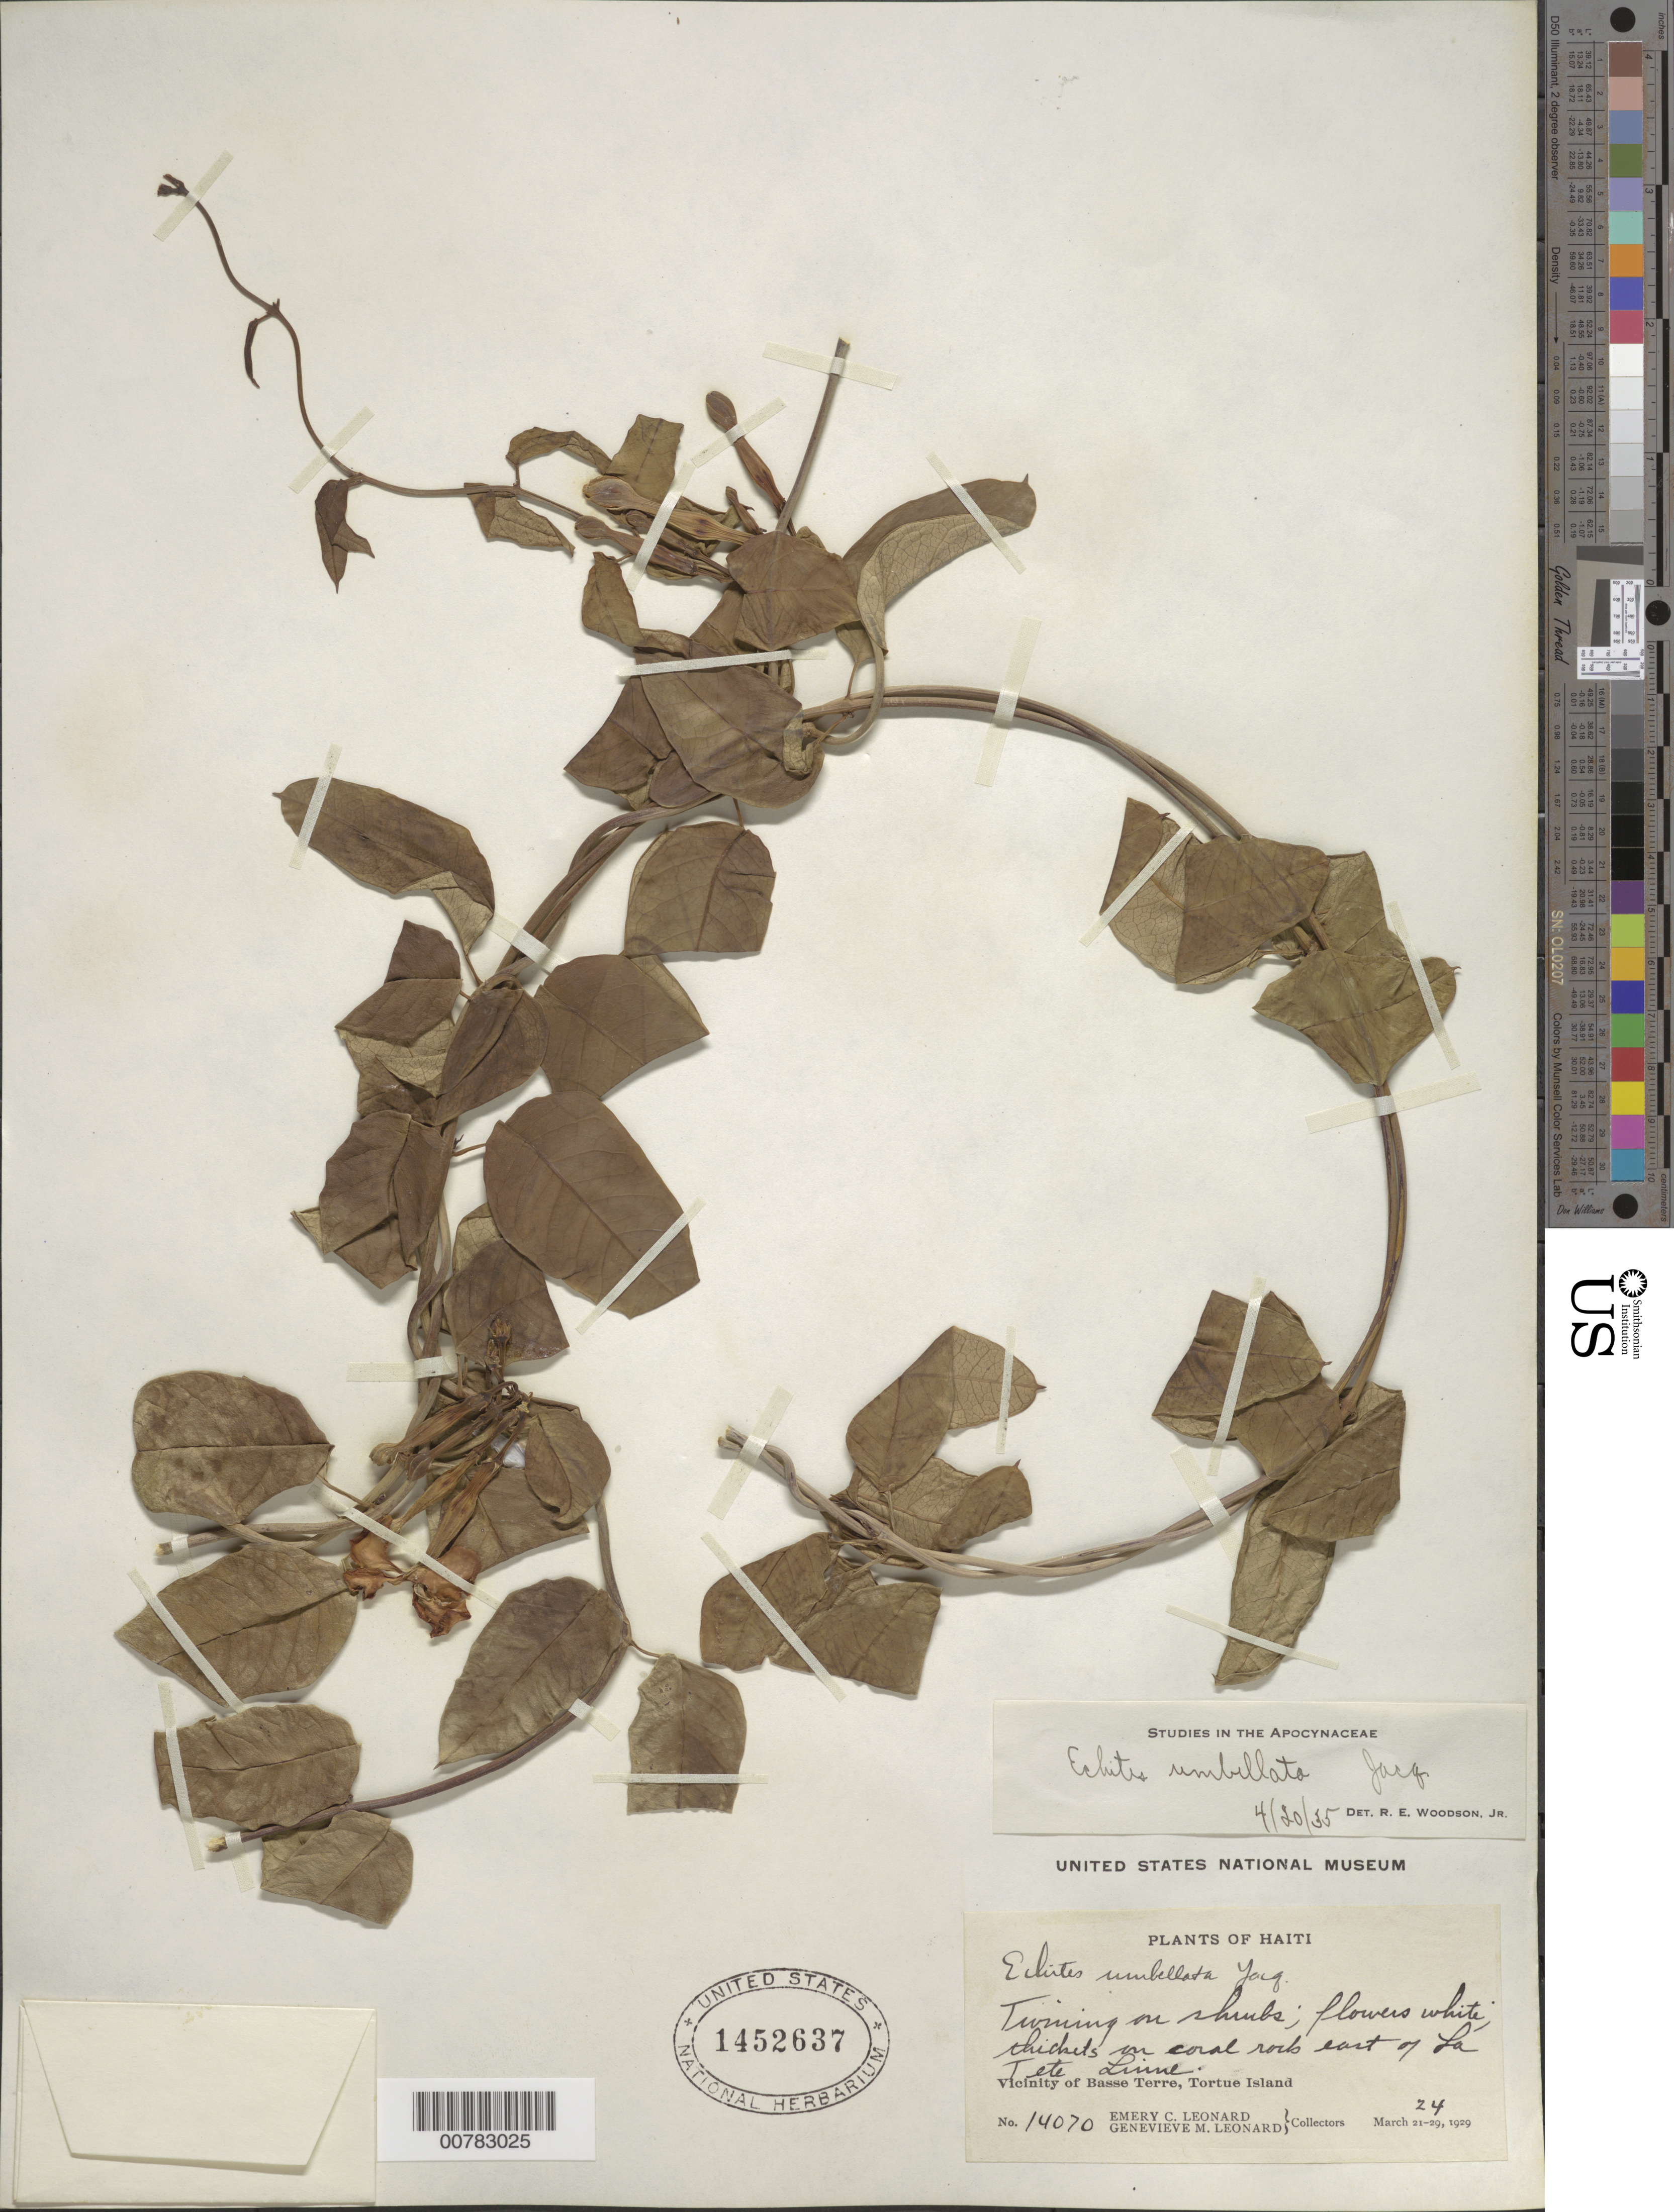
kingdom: Plantae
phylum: Tracheophyta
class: Magnoliopsida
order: Gentianales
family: Apocynaceae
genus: Echites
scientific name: Echites umbellatus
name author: Jacq.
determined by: Woodson, R. E., Jr.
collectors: E. C. Leonard & G. M. Leonard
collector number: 14070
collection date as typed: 24 Mar 1929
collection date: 1929-03-24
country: Haiti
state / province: Nord-Óuest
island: Île de la Tortue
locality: Tortue Island, vicinity of Basse Terre, east of La Tete Linne.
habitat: Thicket on coral rock.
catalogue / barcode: US 1452637